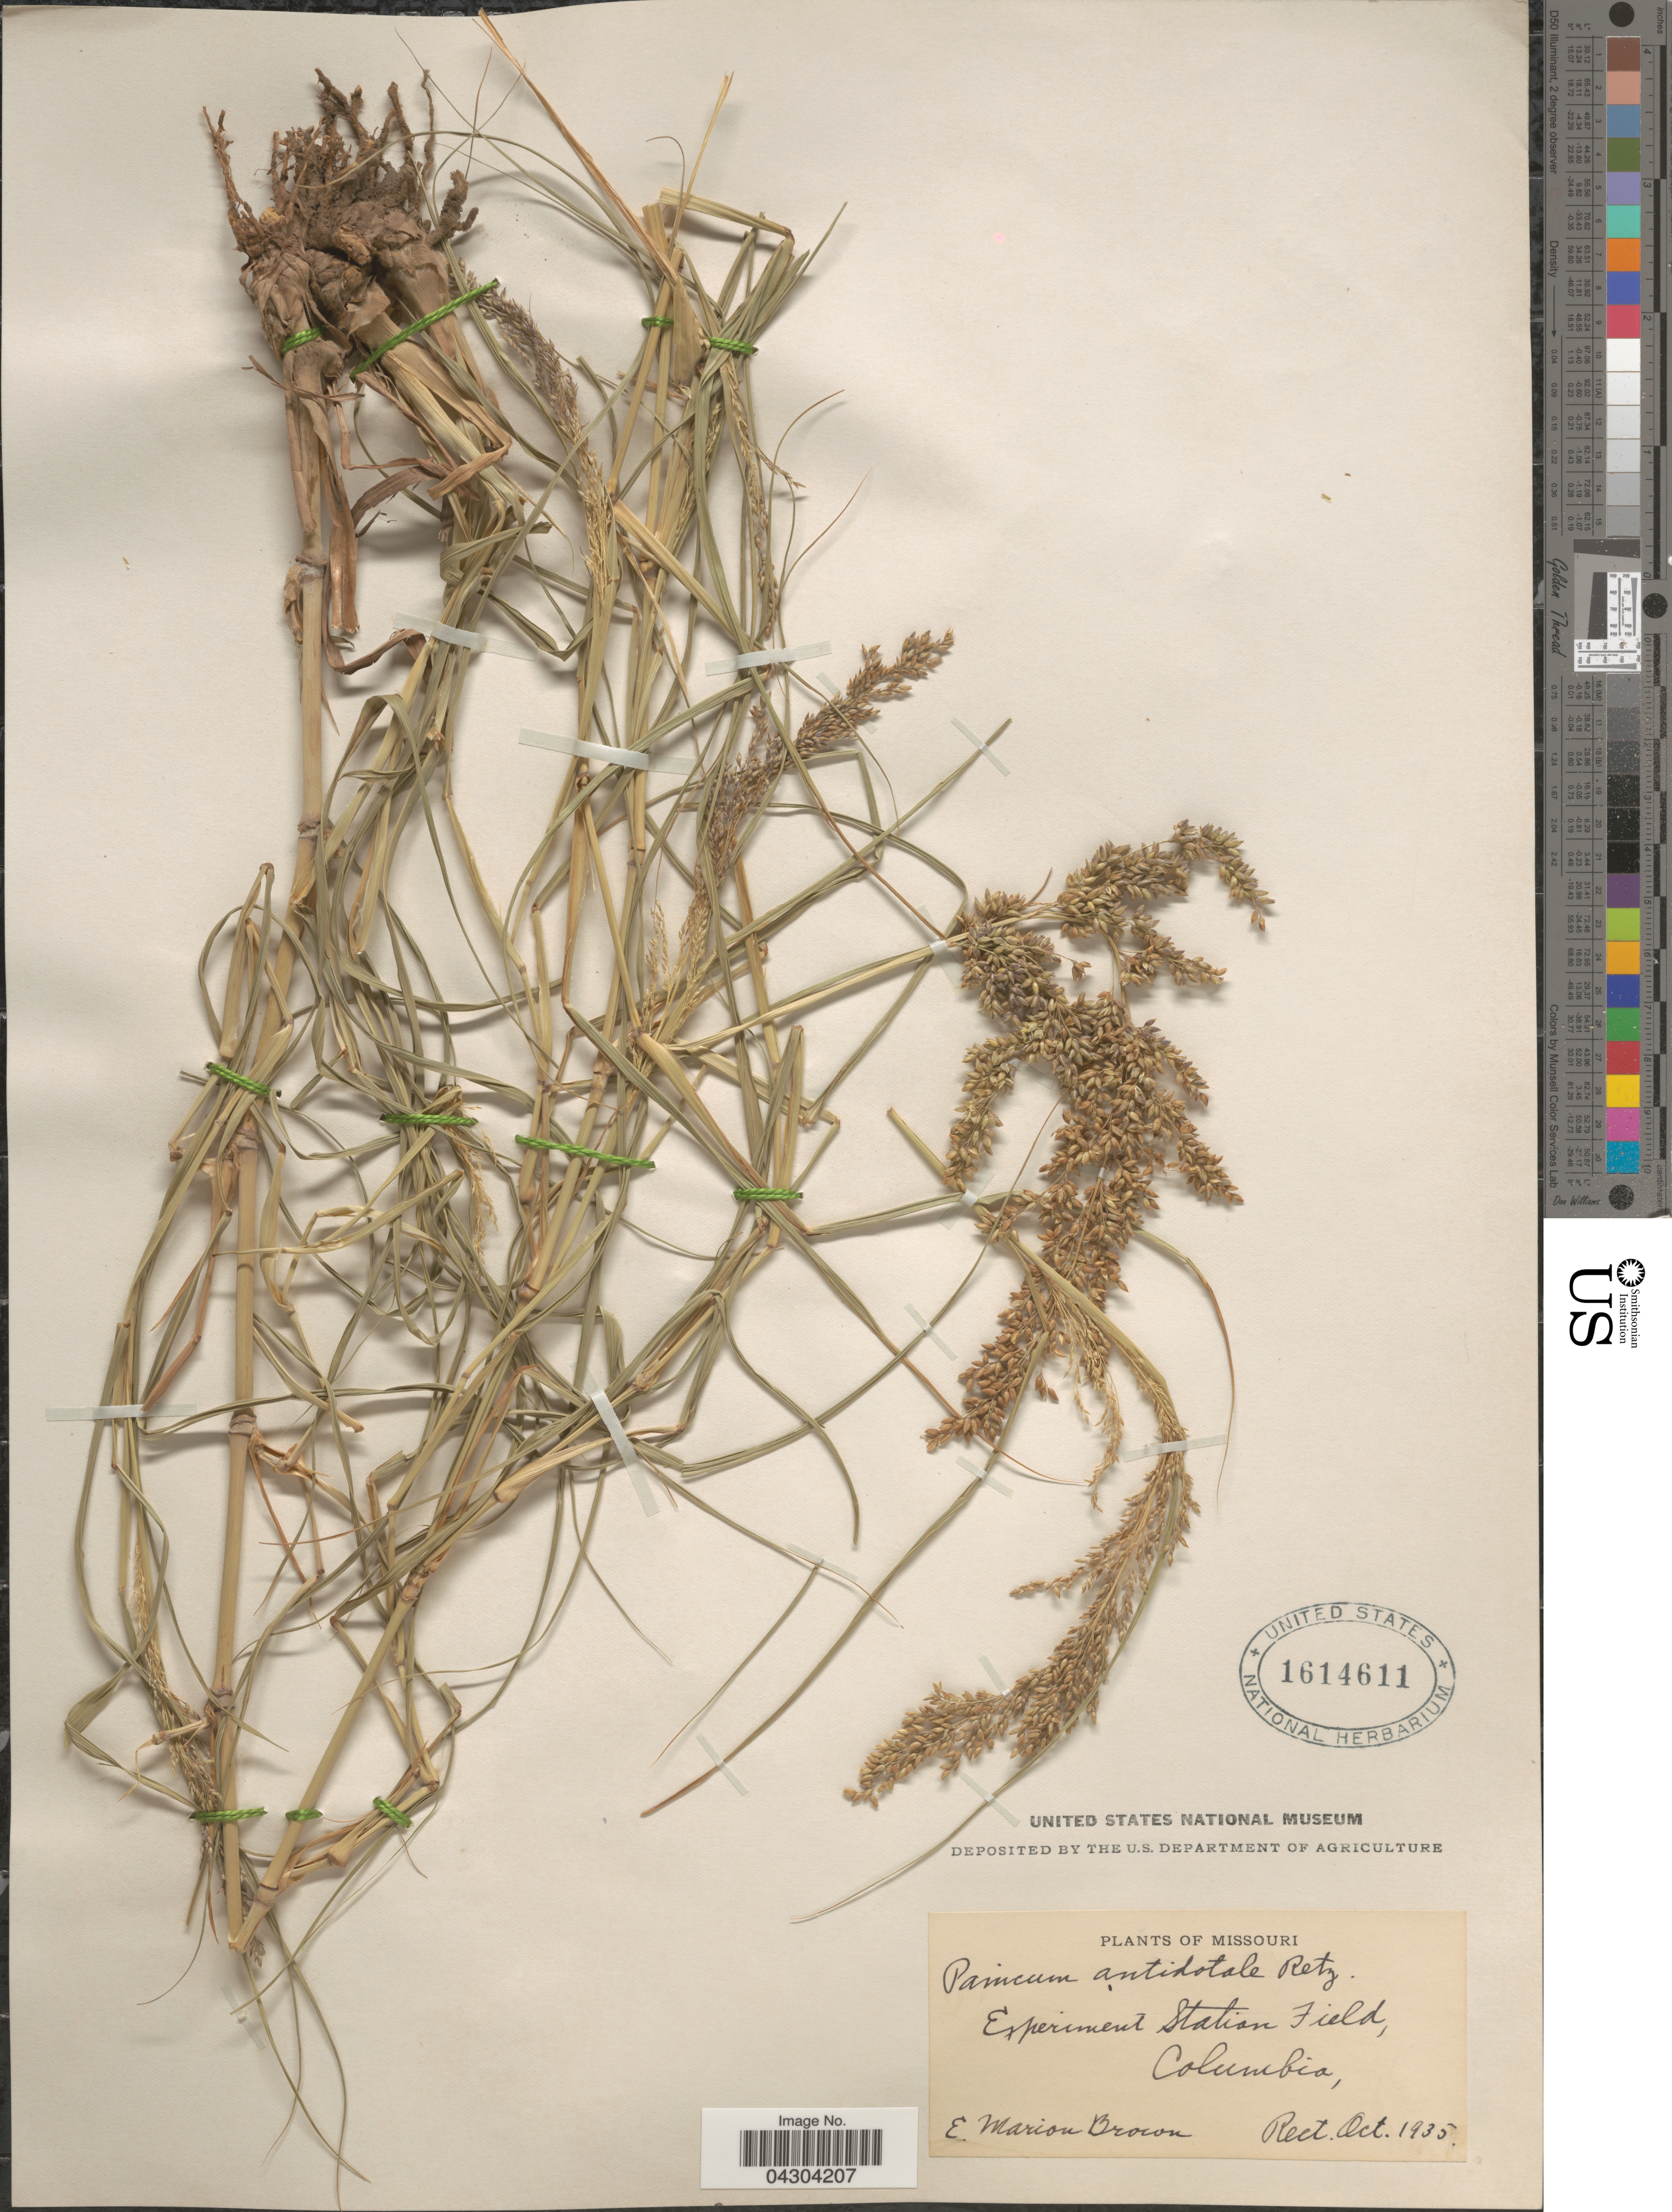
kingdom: Plantae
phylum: Tracheophyta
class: Liliopsida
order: Poales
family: Poaceae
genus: Panicum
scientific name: Panicum antidotale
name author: Retz.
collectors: E. Brown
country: United States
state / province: Missouri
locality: Experiment Station Field, Columbia.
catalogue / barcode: US 1614611